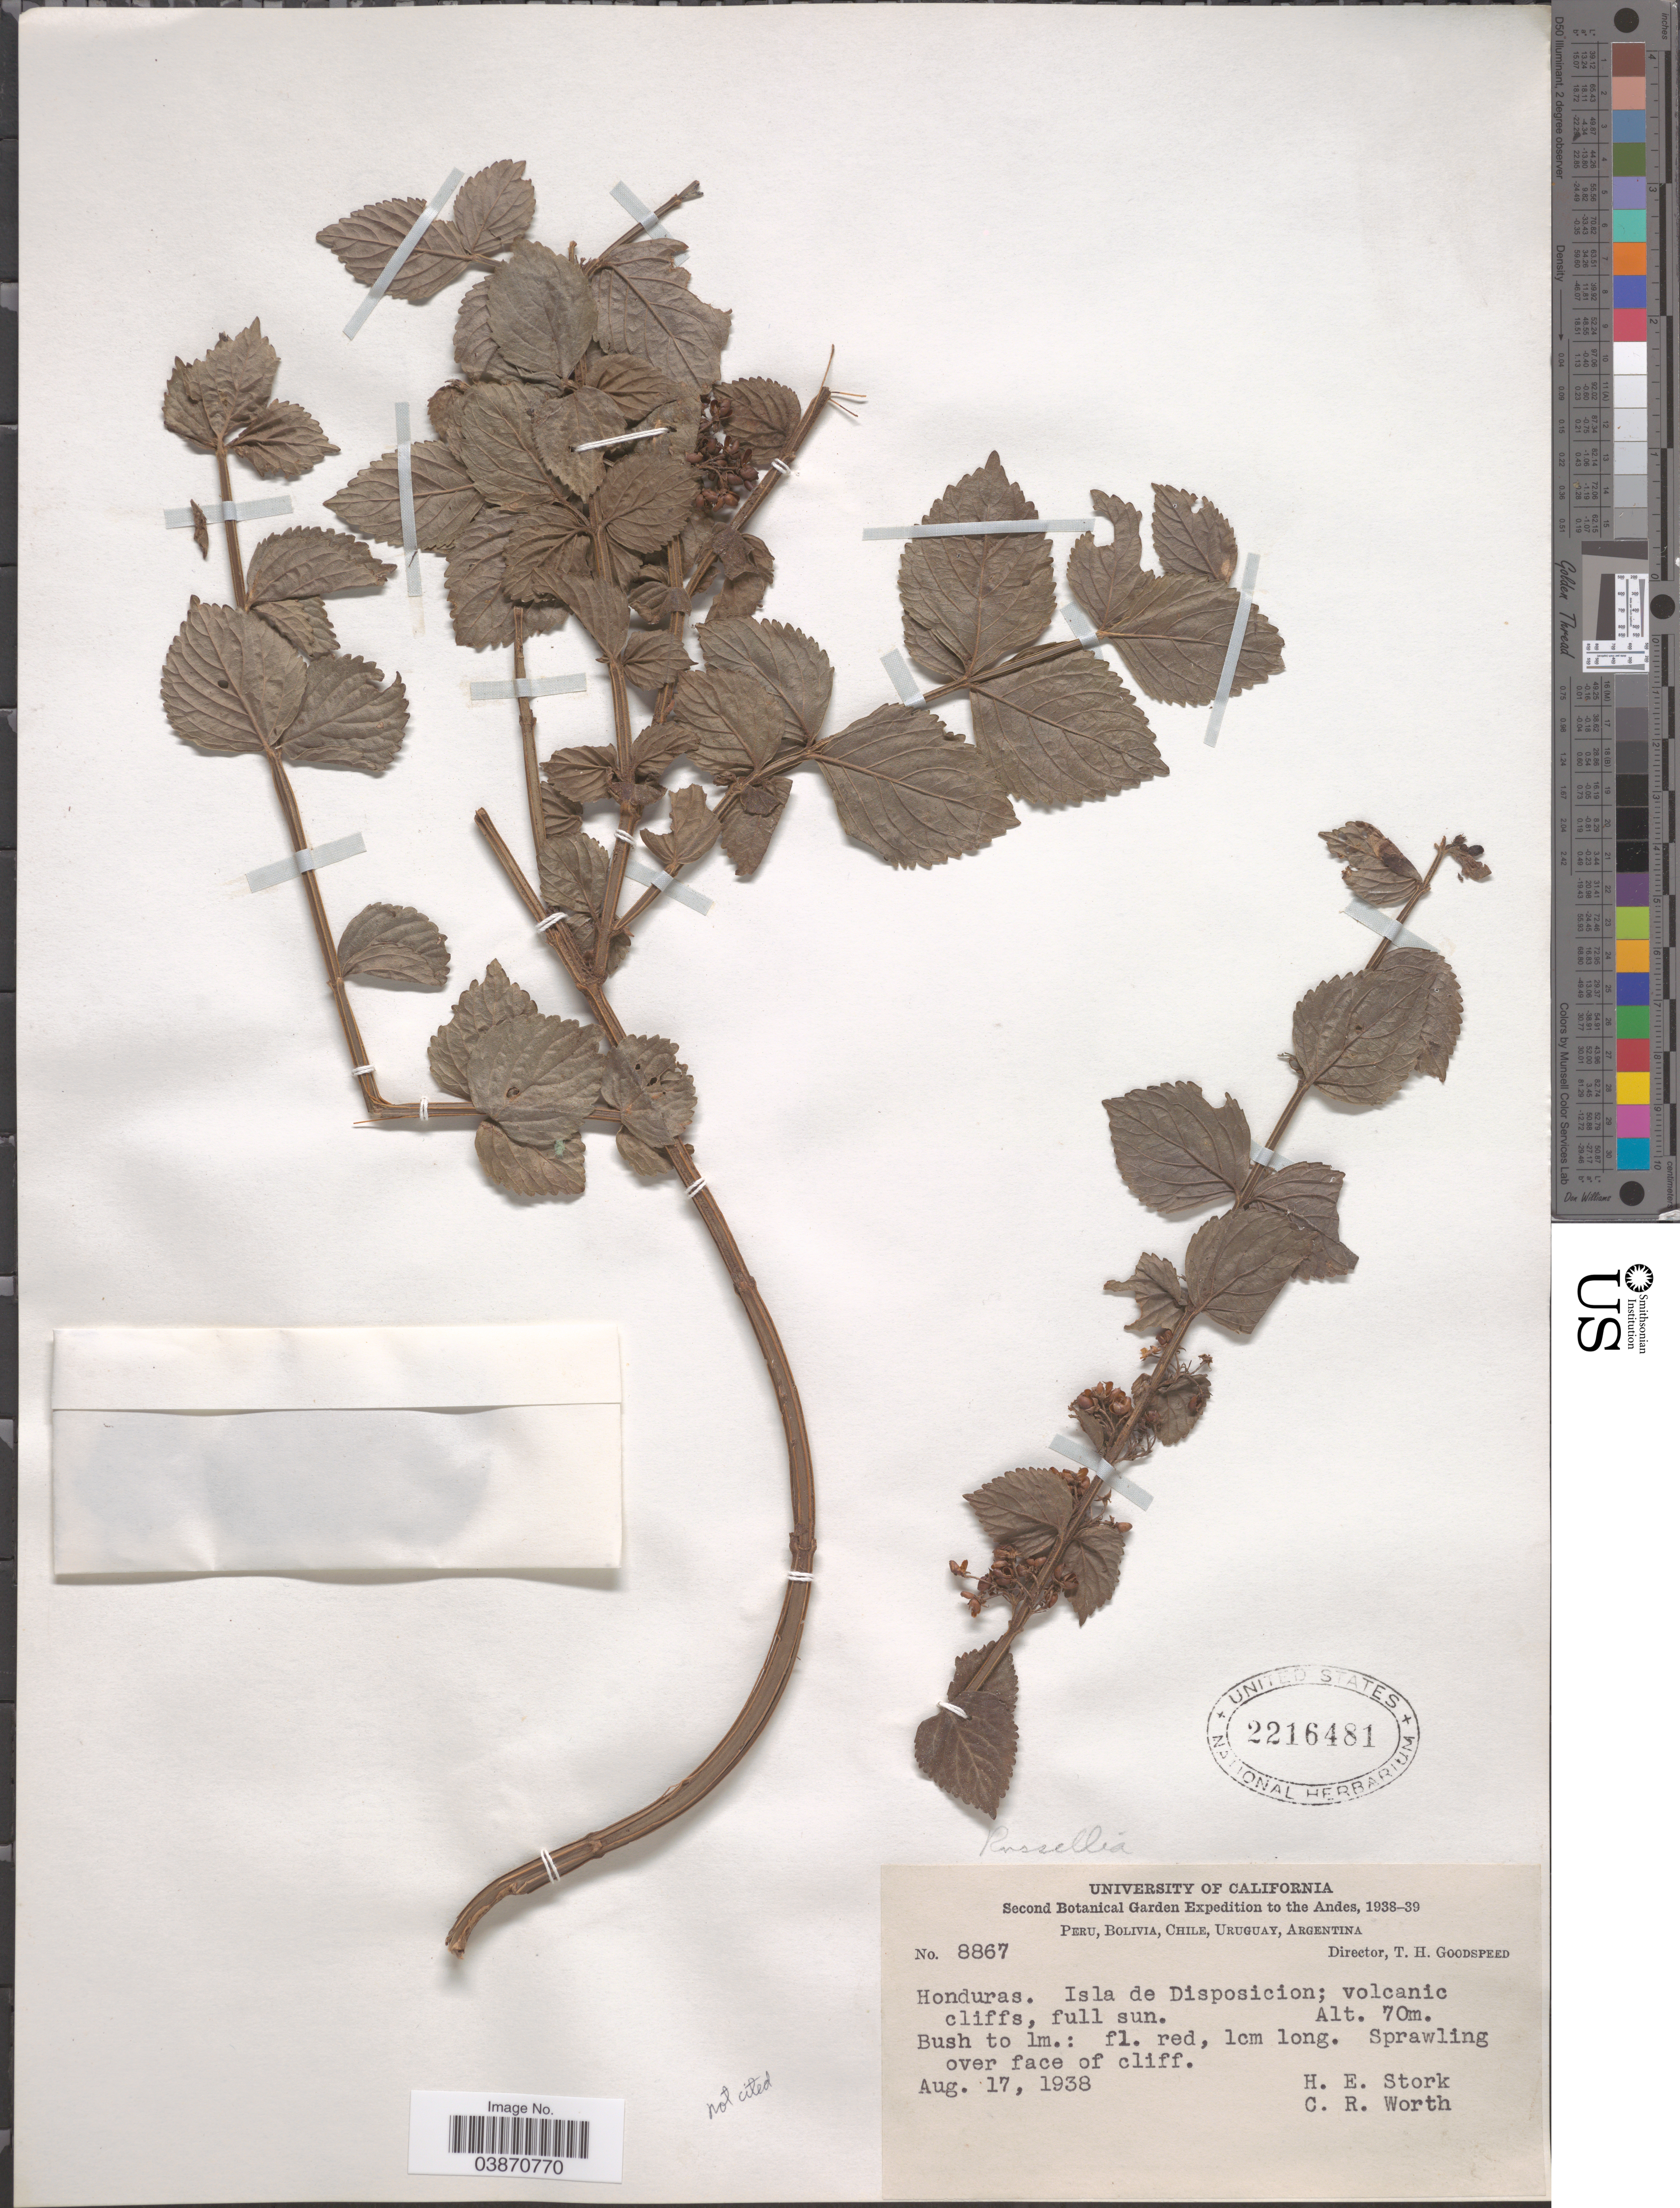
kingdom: Plantae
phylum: Tracheophyta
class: Magnoliopsida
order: Lamiales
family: Plantaginaceae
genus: Russelia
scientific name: Russelia sp.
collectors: H. E. Stork & C. R. Worth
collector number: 8867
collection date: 1938-08-17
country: Honduras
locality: The Andes. Isla de Disposicion; volcanic cliffs.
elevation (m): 70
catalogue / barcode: US 2216481